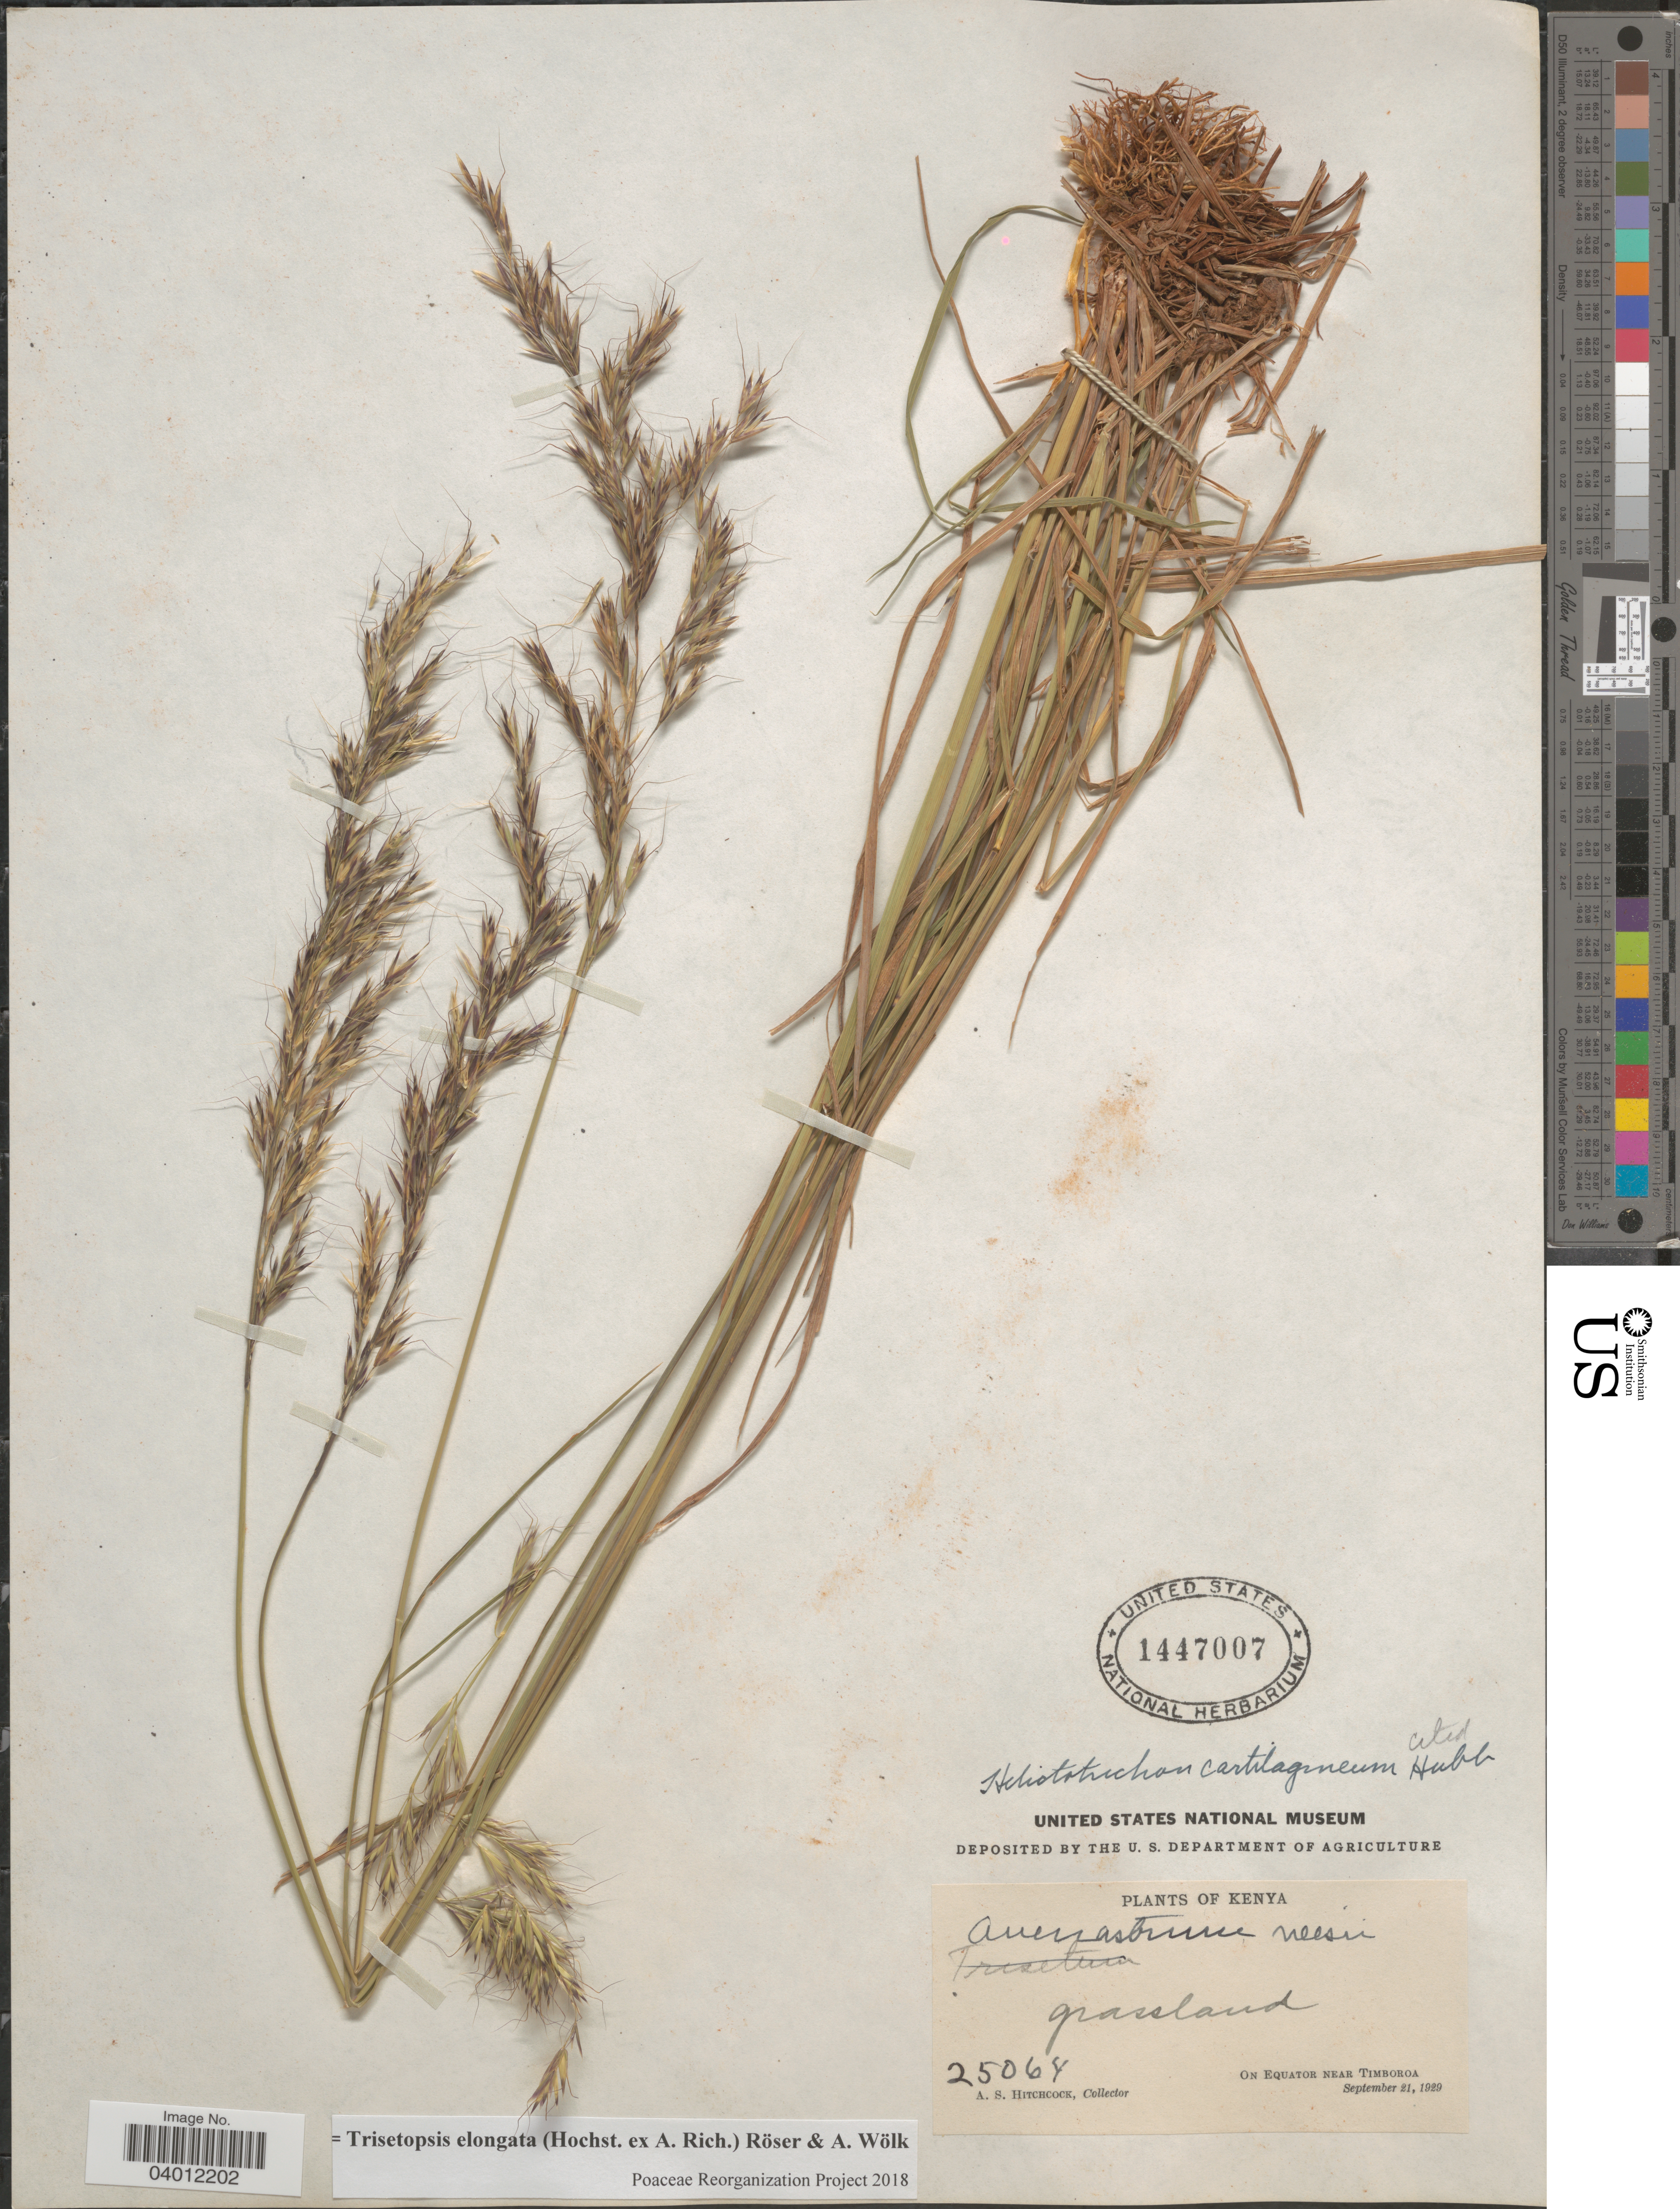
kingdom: Plantae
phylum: Tracheophyta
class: Liliopsida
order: Poales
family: Poaceae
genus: Trisetopsis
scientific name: Trisetopsis elongata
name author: (Hochst. ex A. Rich.) Röser & Wölk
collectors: A. S. Hitchcock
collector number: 25064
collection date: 1929-09-21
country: Kenya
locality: On equator near Timboroa.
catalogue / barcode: US 1447007